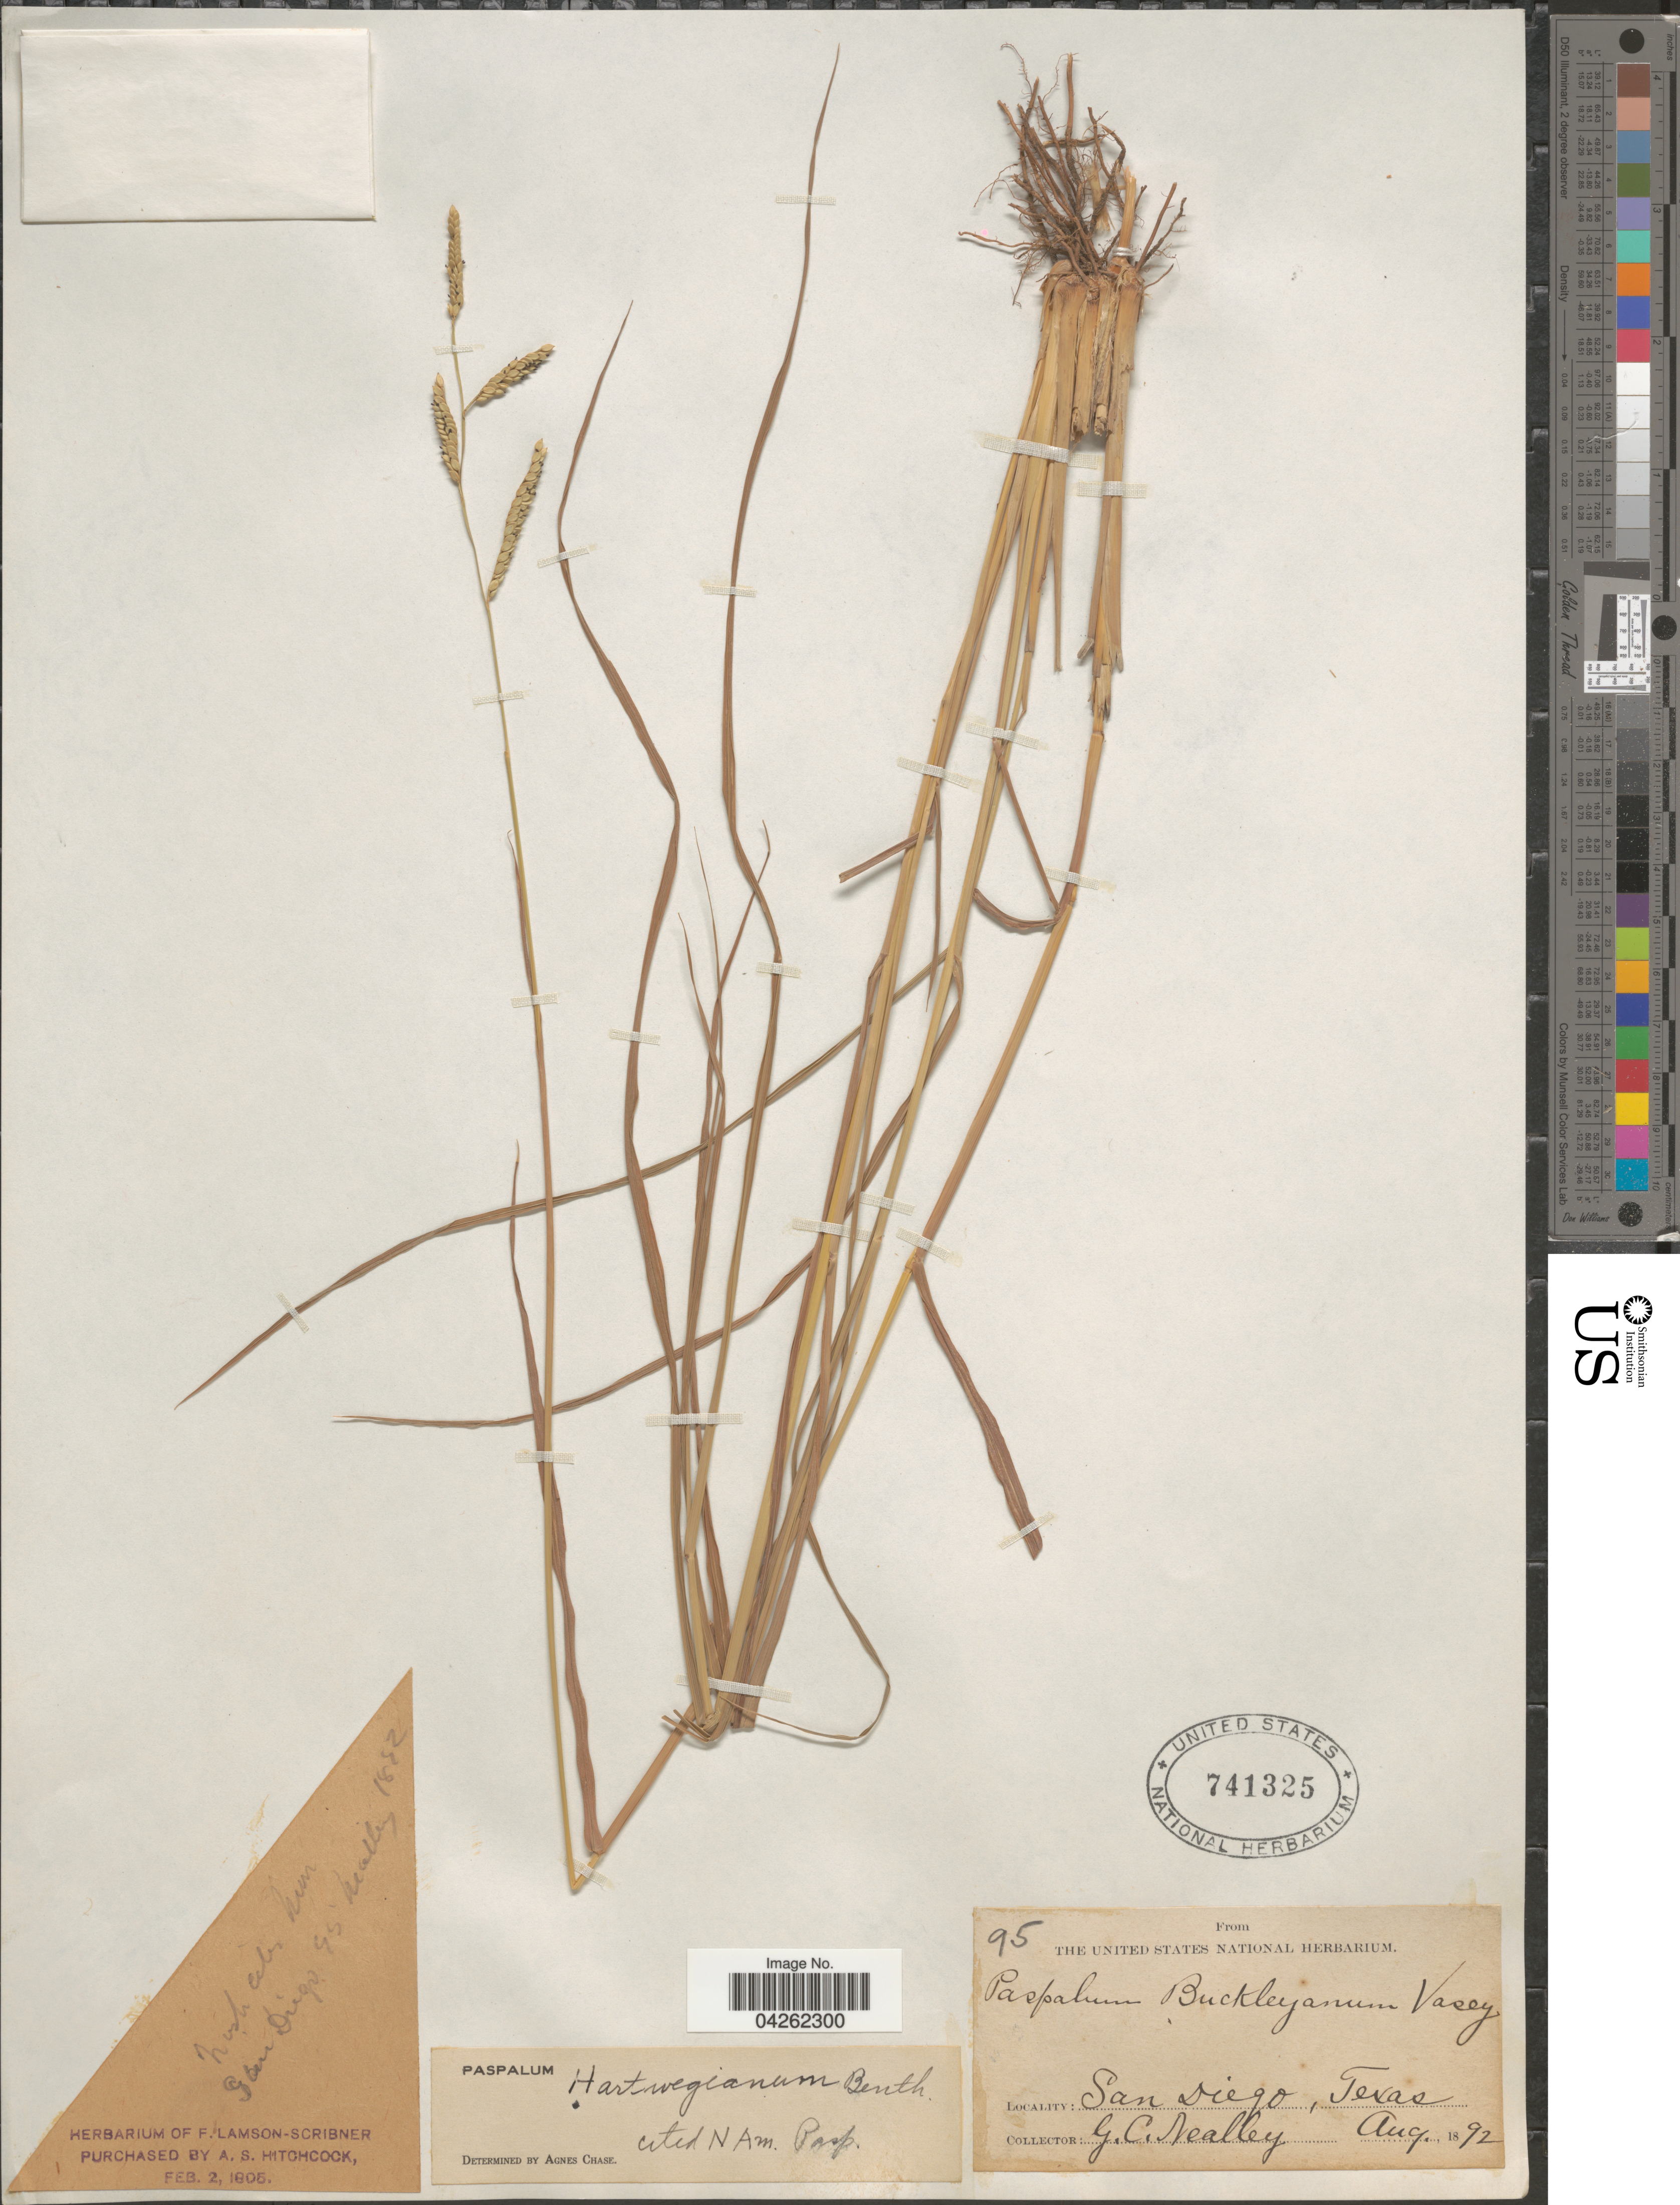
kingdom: Plantae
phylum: Tracheophyta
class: Liliopsida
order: Poales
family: Poaceae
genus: Paspalum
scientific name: Paspalum hartwegianum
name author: E. Fourn.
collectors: G. C. Nealley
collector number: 95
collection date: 1892-08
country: United States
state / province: Texas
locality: San Diego.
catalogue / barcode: US 741325